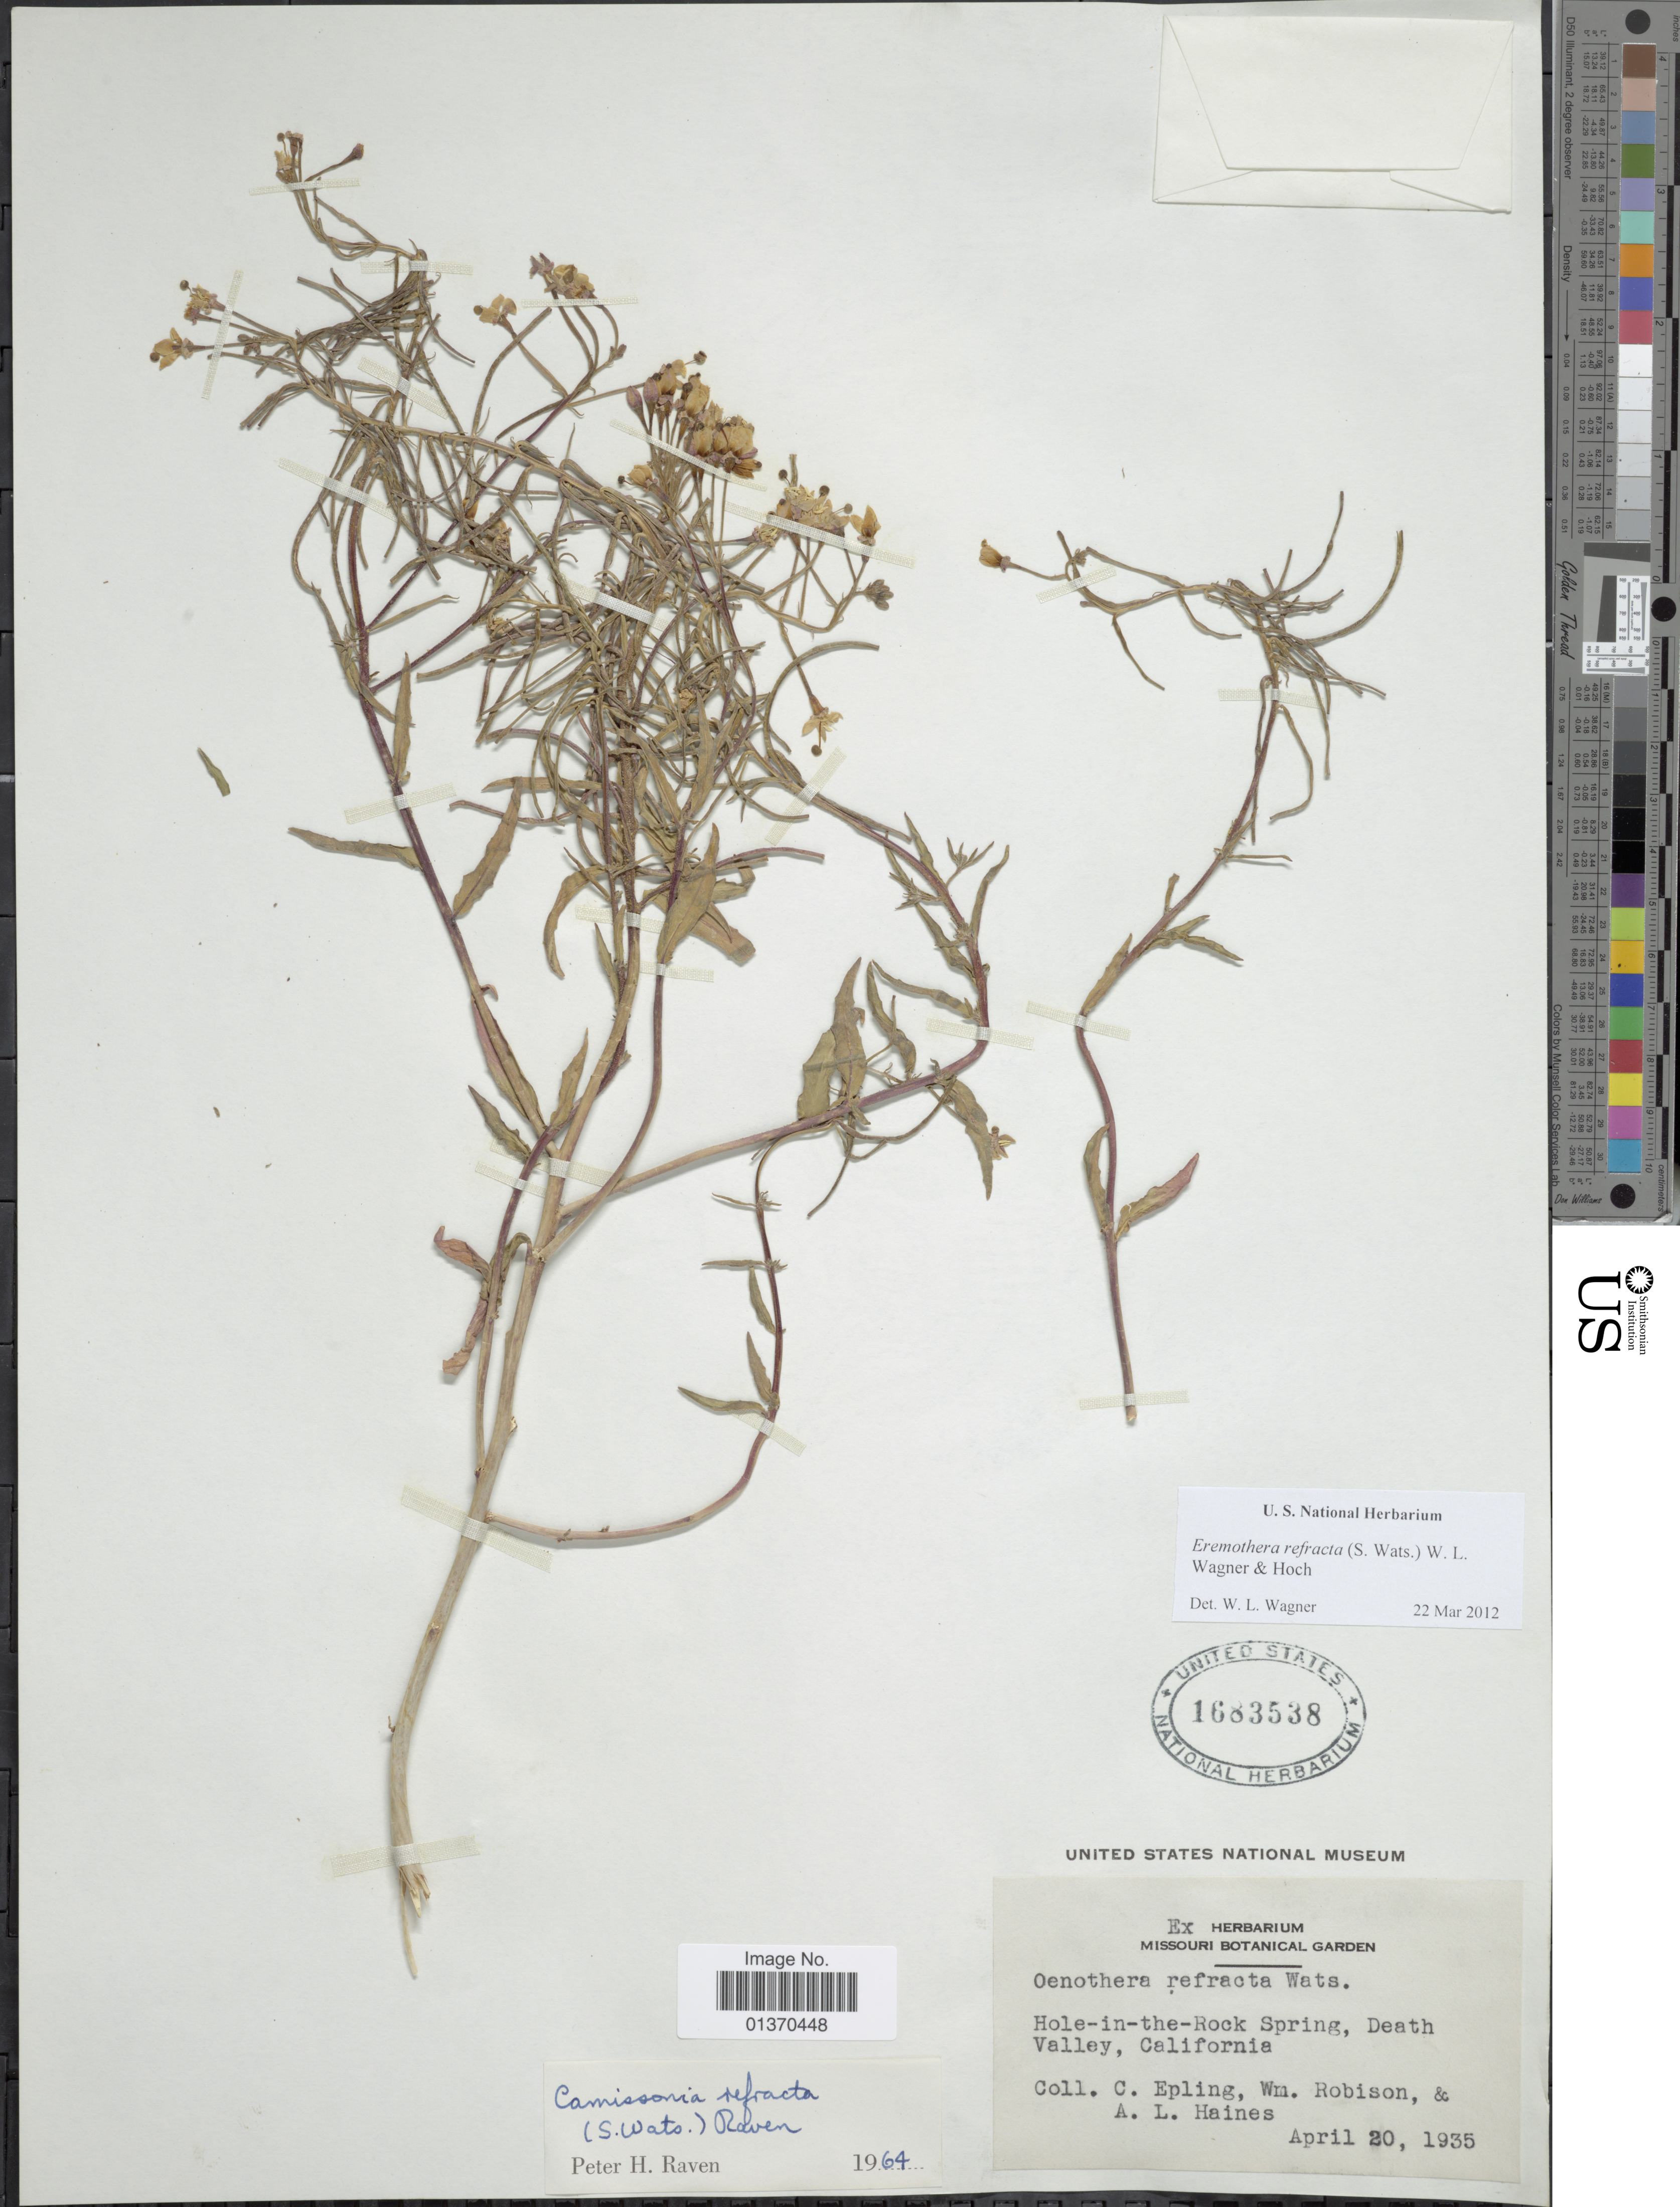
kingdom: Plantae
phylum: Tracheophyta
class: Magnoliopsida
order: Myrtales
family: Onagraceae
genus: Eremothera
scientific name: Eremothera refracta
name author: (S. Watson) W.L. Wagner & Hoch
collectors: C. C. Epling, W. Robinson & A. L. Haines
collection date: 1935-04-20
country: United States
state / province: California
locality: Hole-in-the-Rock Spring, Death Valley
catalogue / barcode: US 1683538